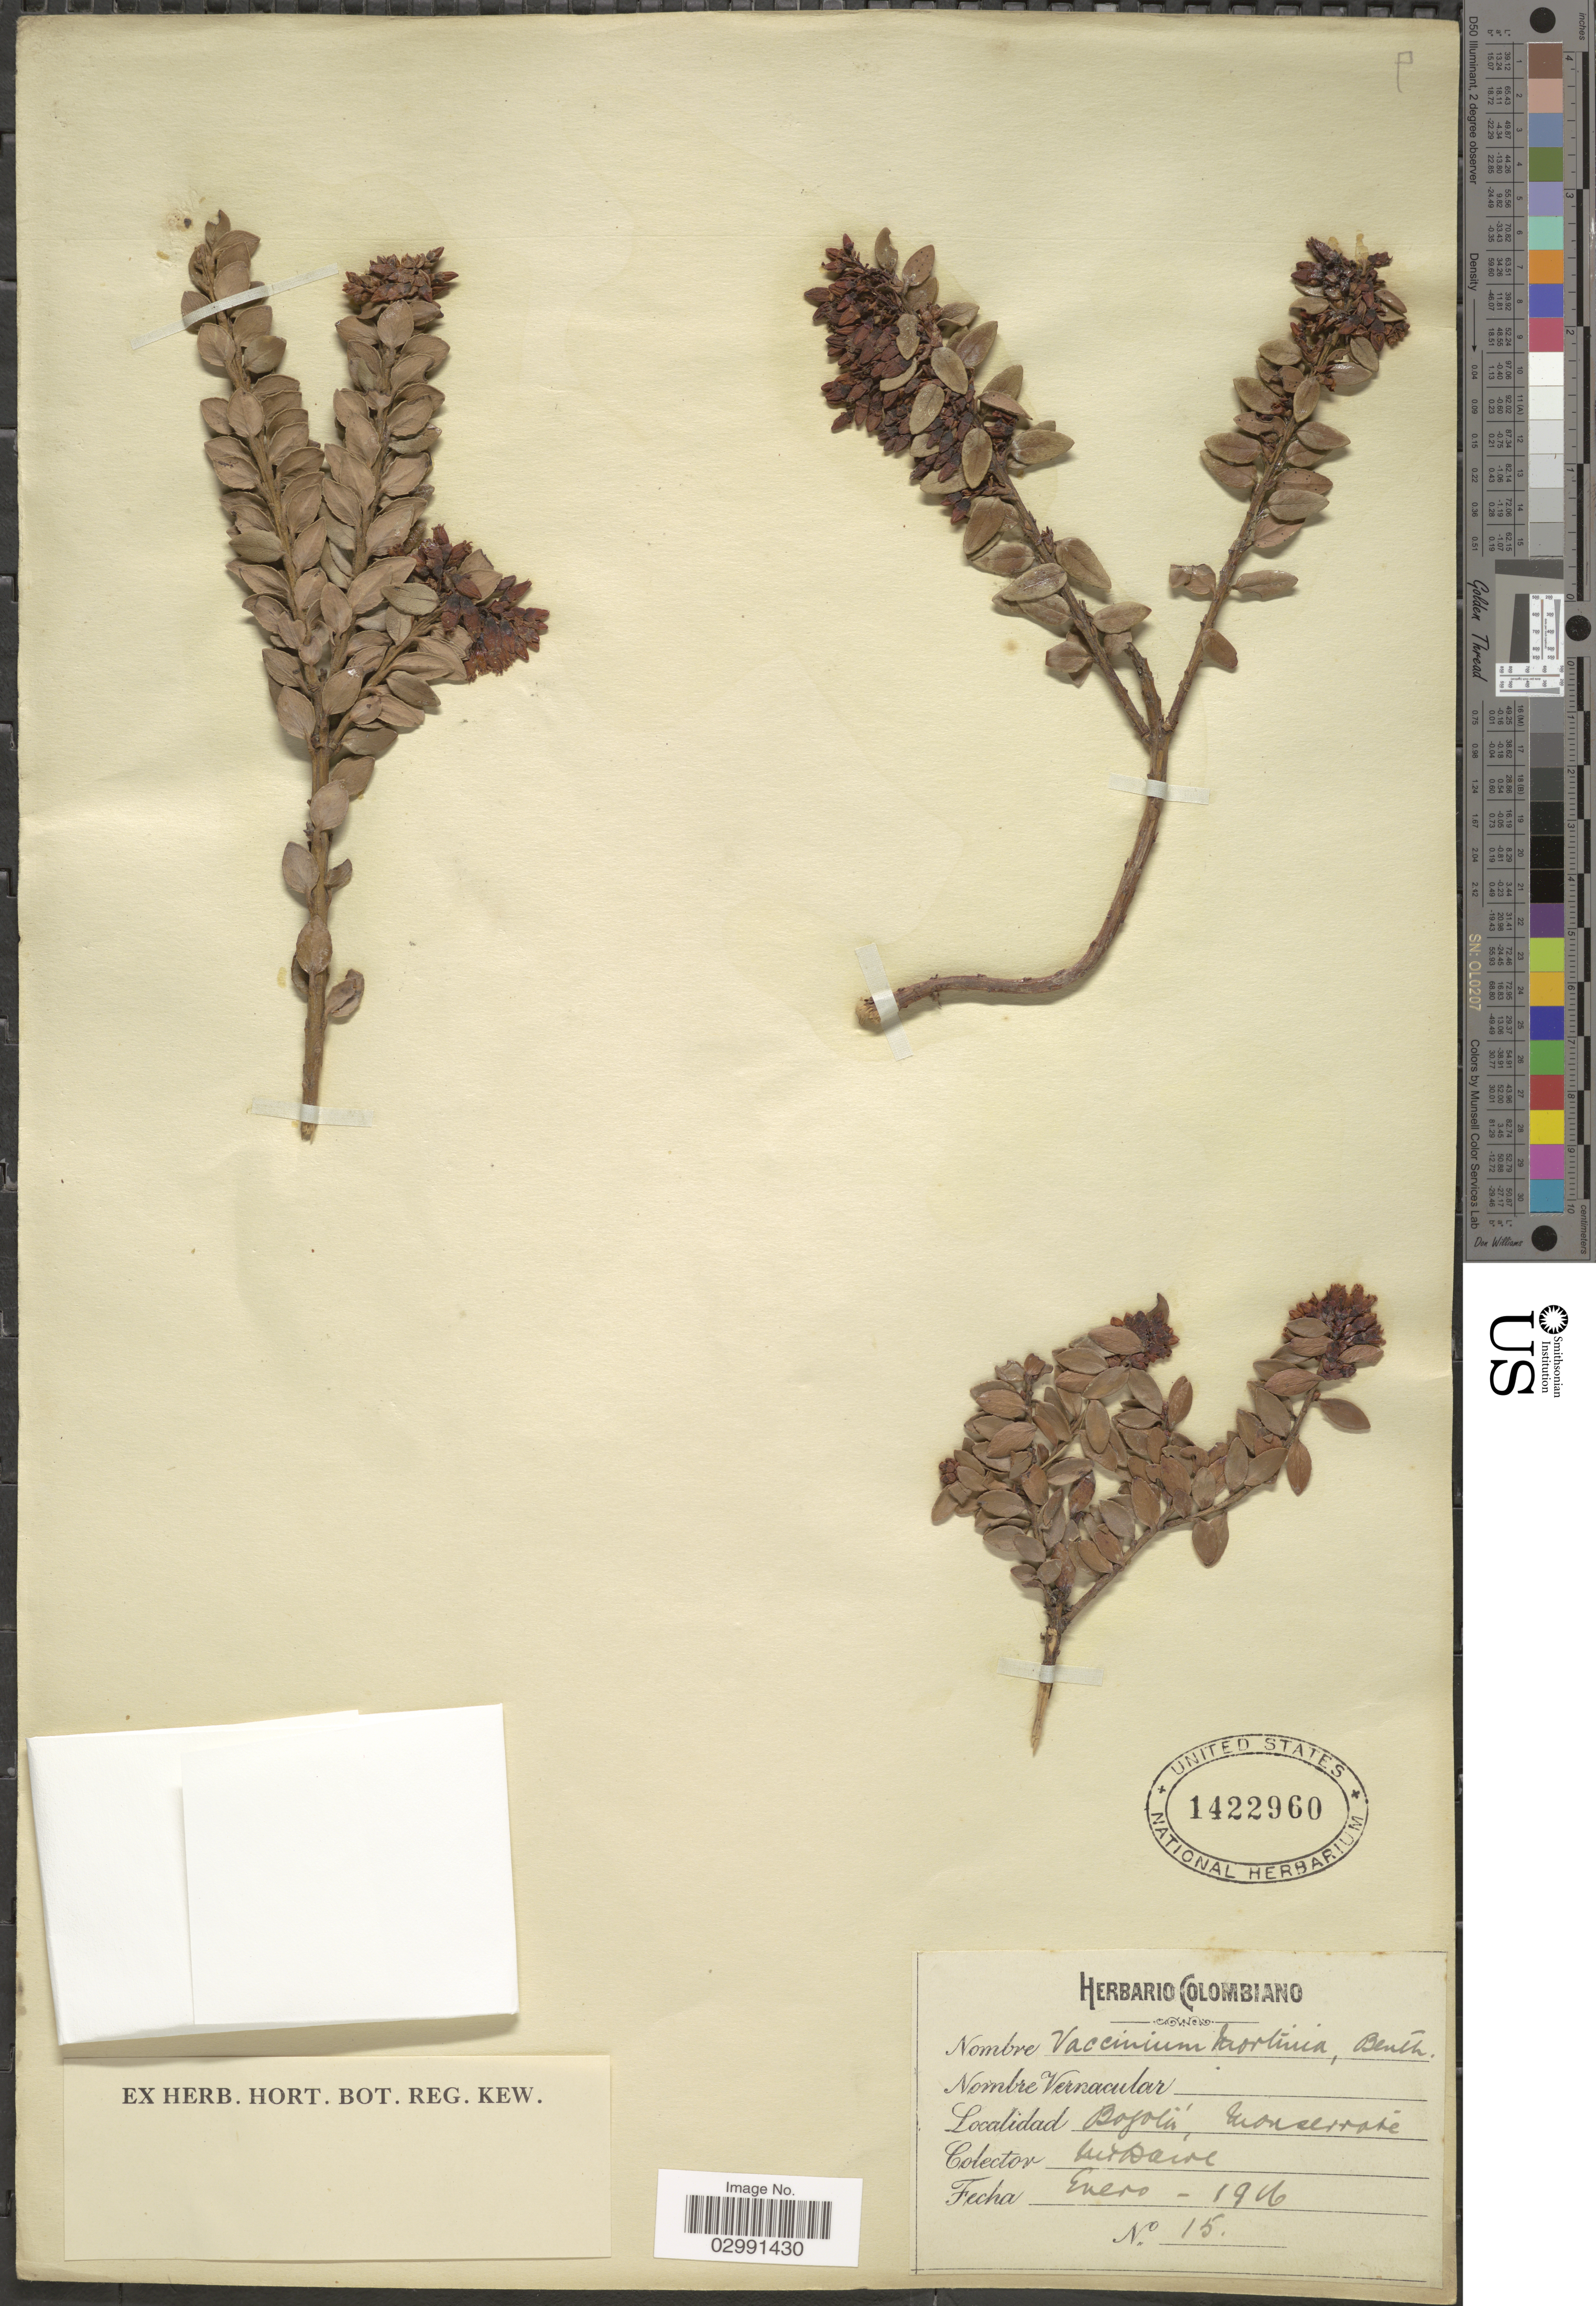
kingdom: Plantae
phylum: Tracheophyta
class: Magnoliopsida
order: Ericales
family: Ericaceae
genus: Vaccinium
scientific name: Vaccinium floribundum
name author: Kunth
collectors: M. T. Dawe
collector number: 15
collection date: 1916-01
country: Colombia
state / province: Bogota D.C.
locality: Bogotá, Monserrate.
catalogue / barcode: US 1422960